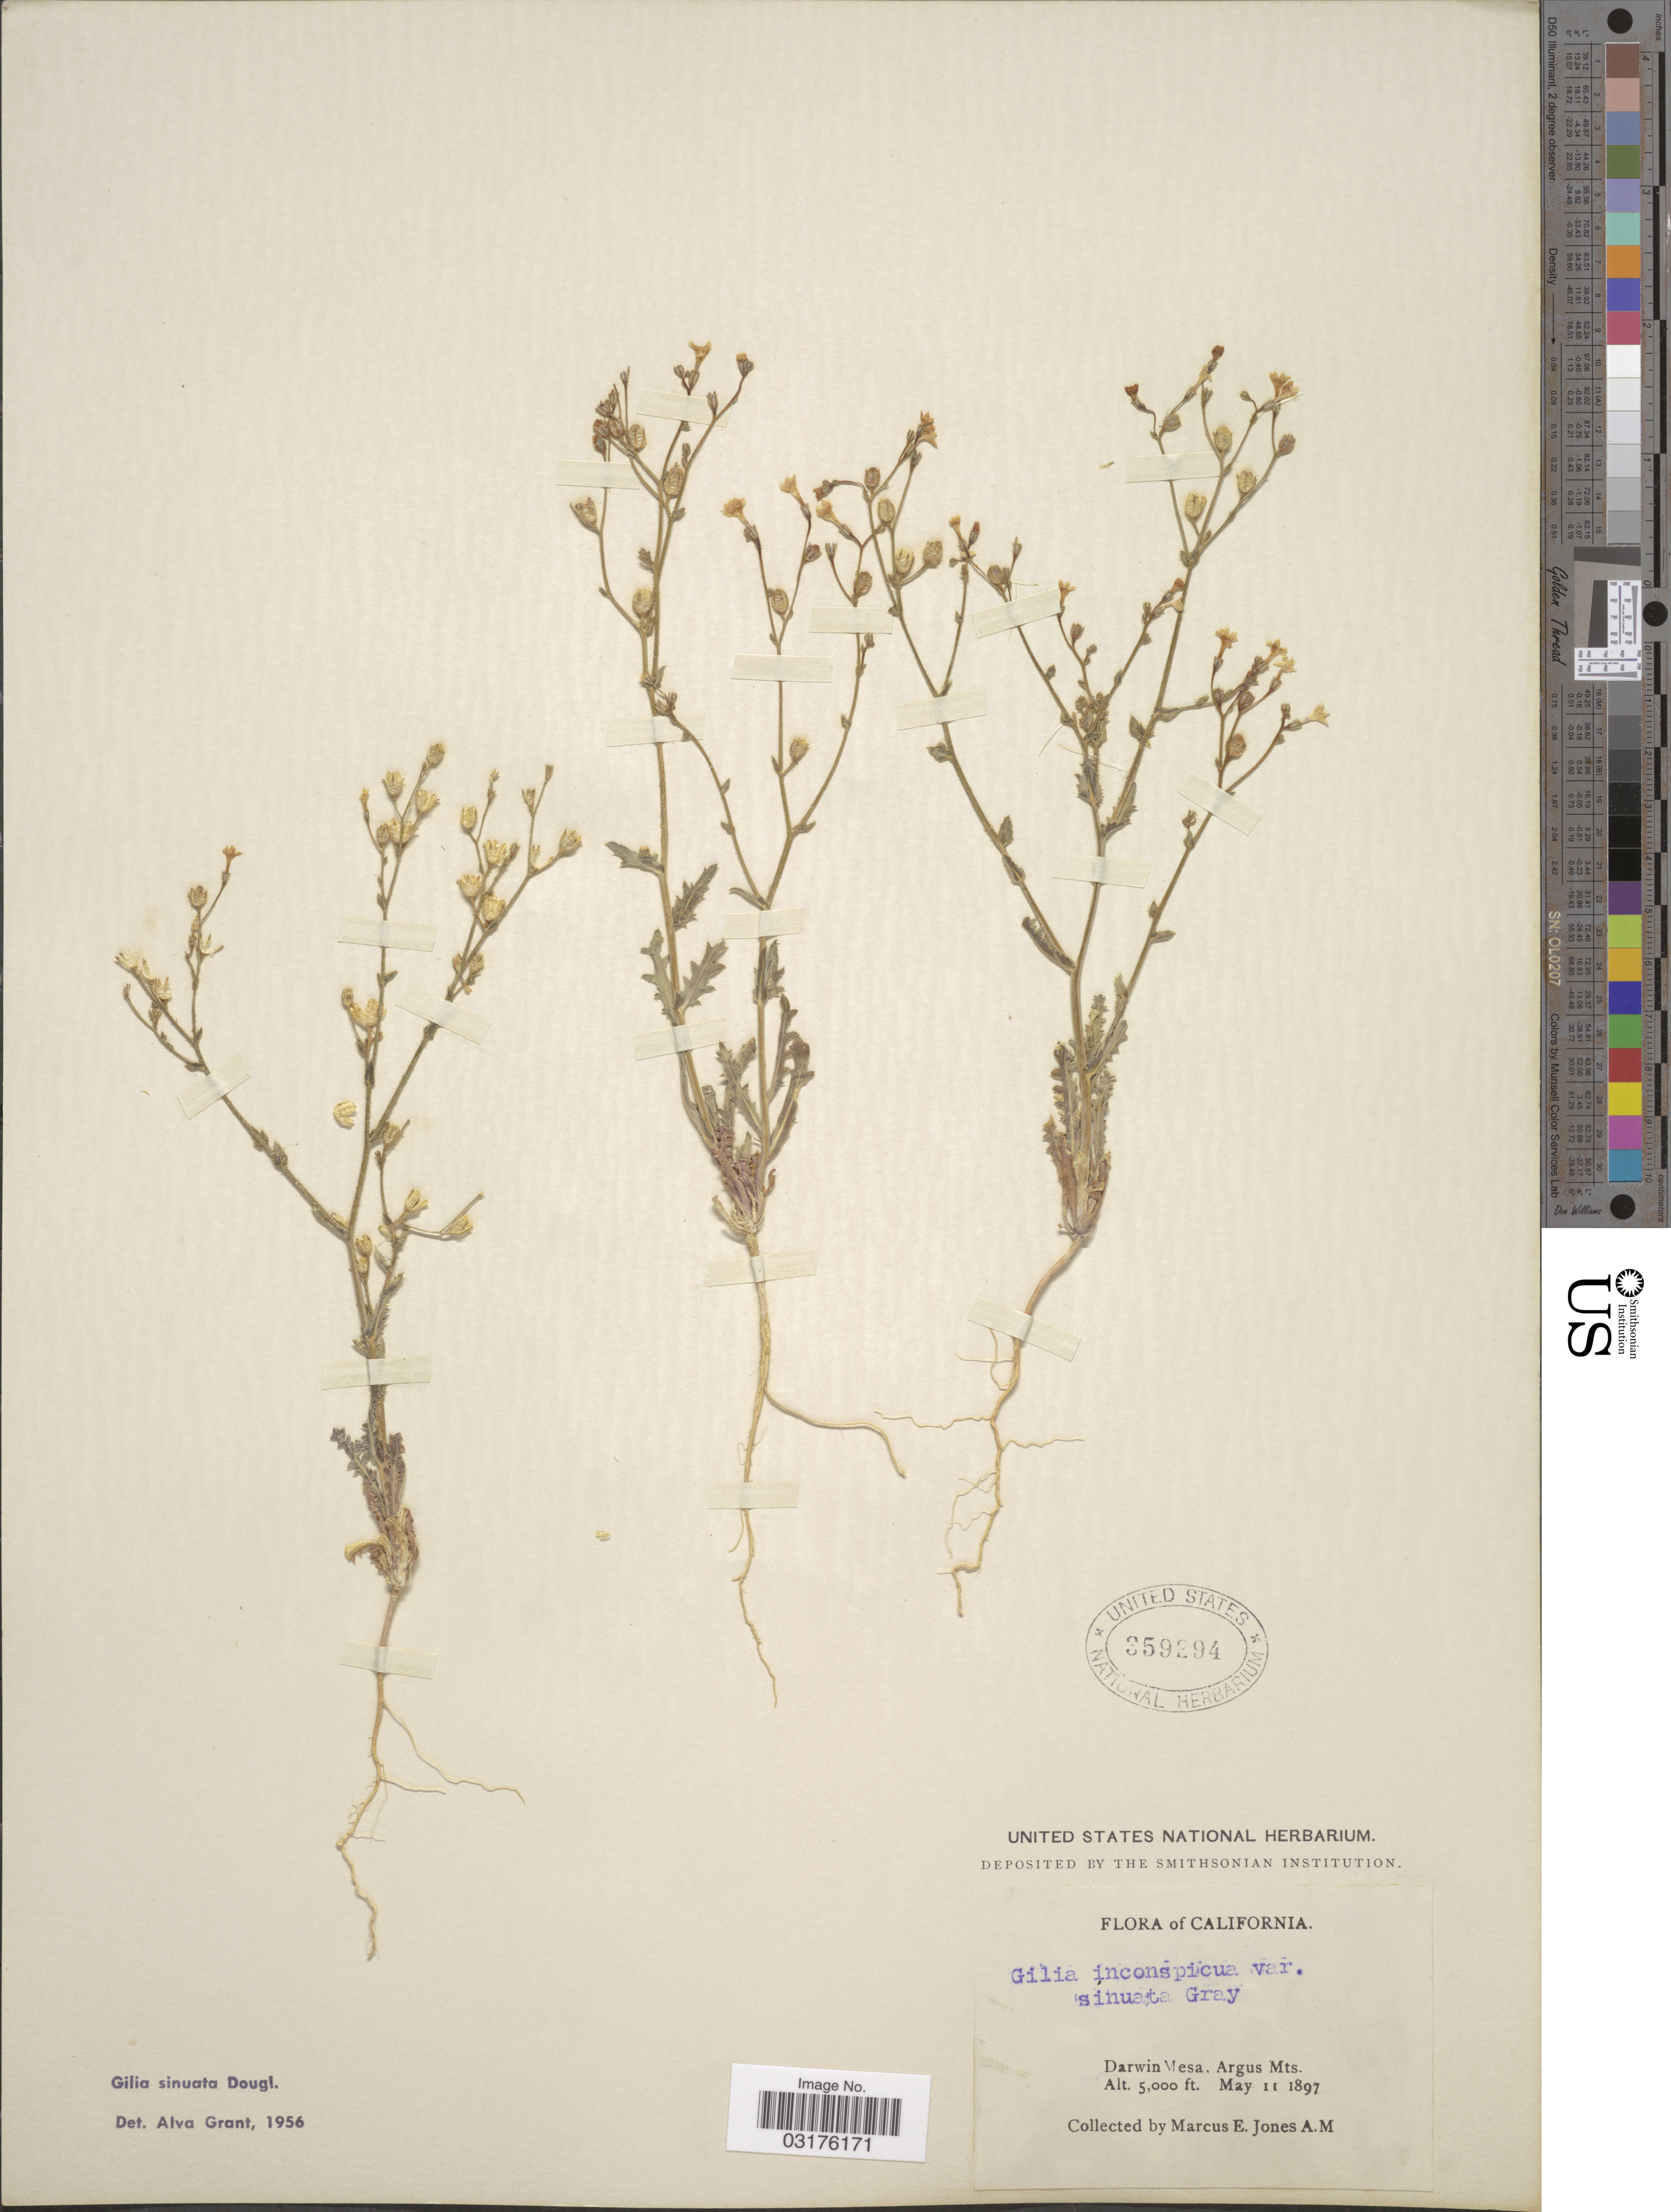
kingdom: Plantae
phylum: Tracheophyta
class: Magnoliopsida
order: Ericales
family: Polemoniaceae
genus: Gilia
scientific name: Gilia sinuata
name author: Douglas ex Benth.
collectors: M. E. Jones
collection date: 1897-05-11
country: United States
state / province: California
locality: Darwin Mesa, Argus Mts.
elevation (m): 1524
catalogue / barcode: US 359294